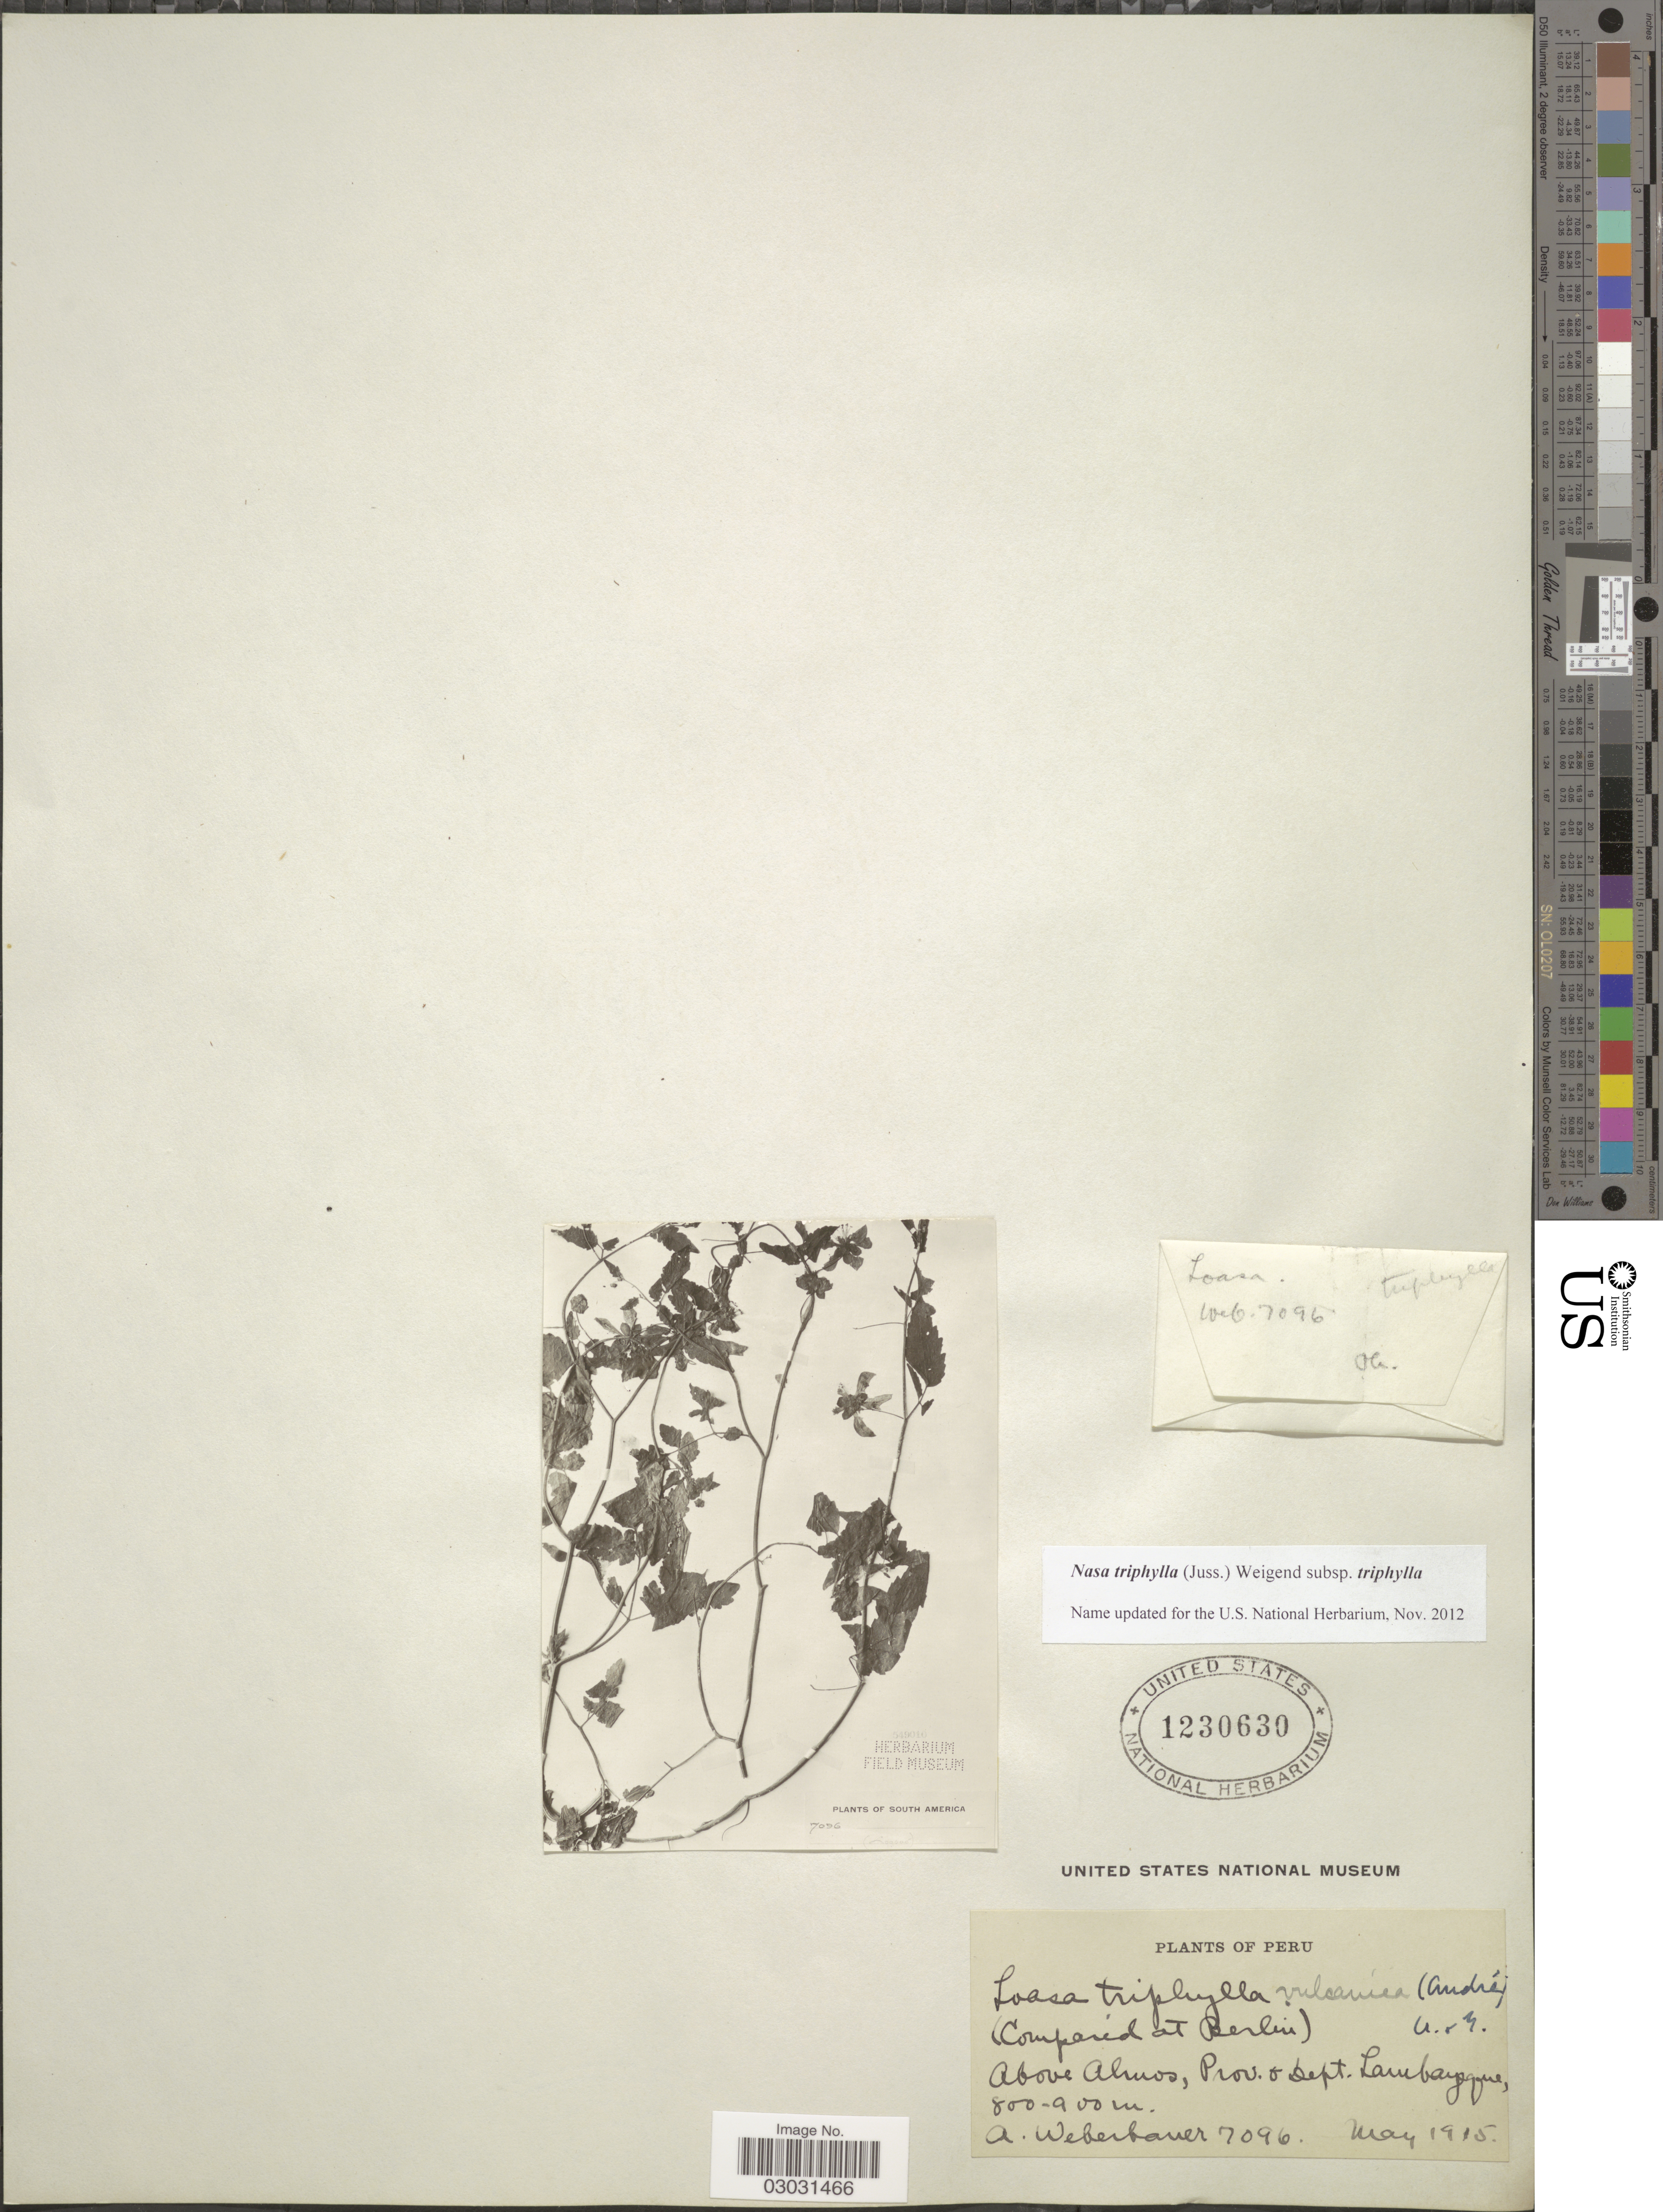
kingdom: Plantae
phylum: Tracheophyta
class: Magnoliopsida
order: Cornales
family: Loasaceae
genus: Nasa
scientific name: Nasa triphylla subsp. triphylla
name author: (Juss.) Wiegand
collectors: A. Weberbauer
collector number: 7096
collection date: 1915-05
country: Peru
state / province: Lambayeque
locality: Above Olmos, Prov. & Dept. Lambayeque.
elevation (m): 800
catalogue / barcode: US 1230630